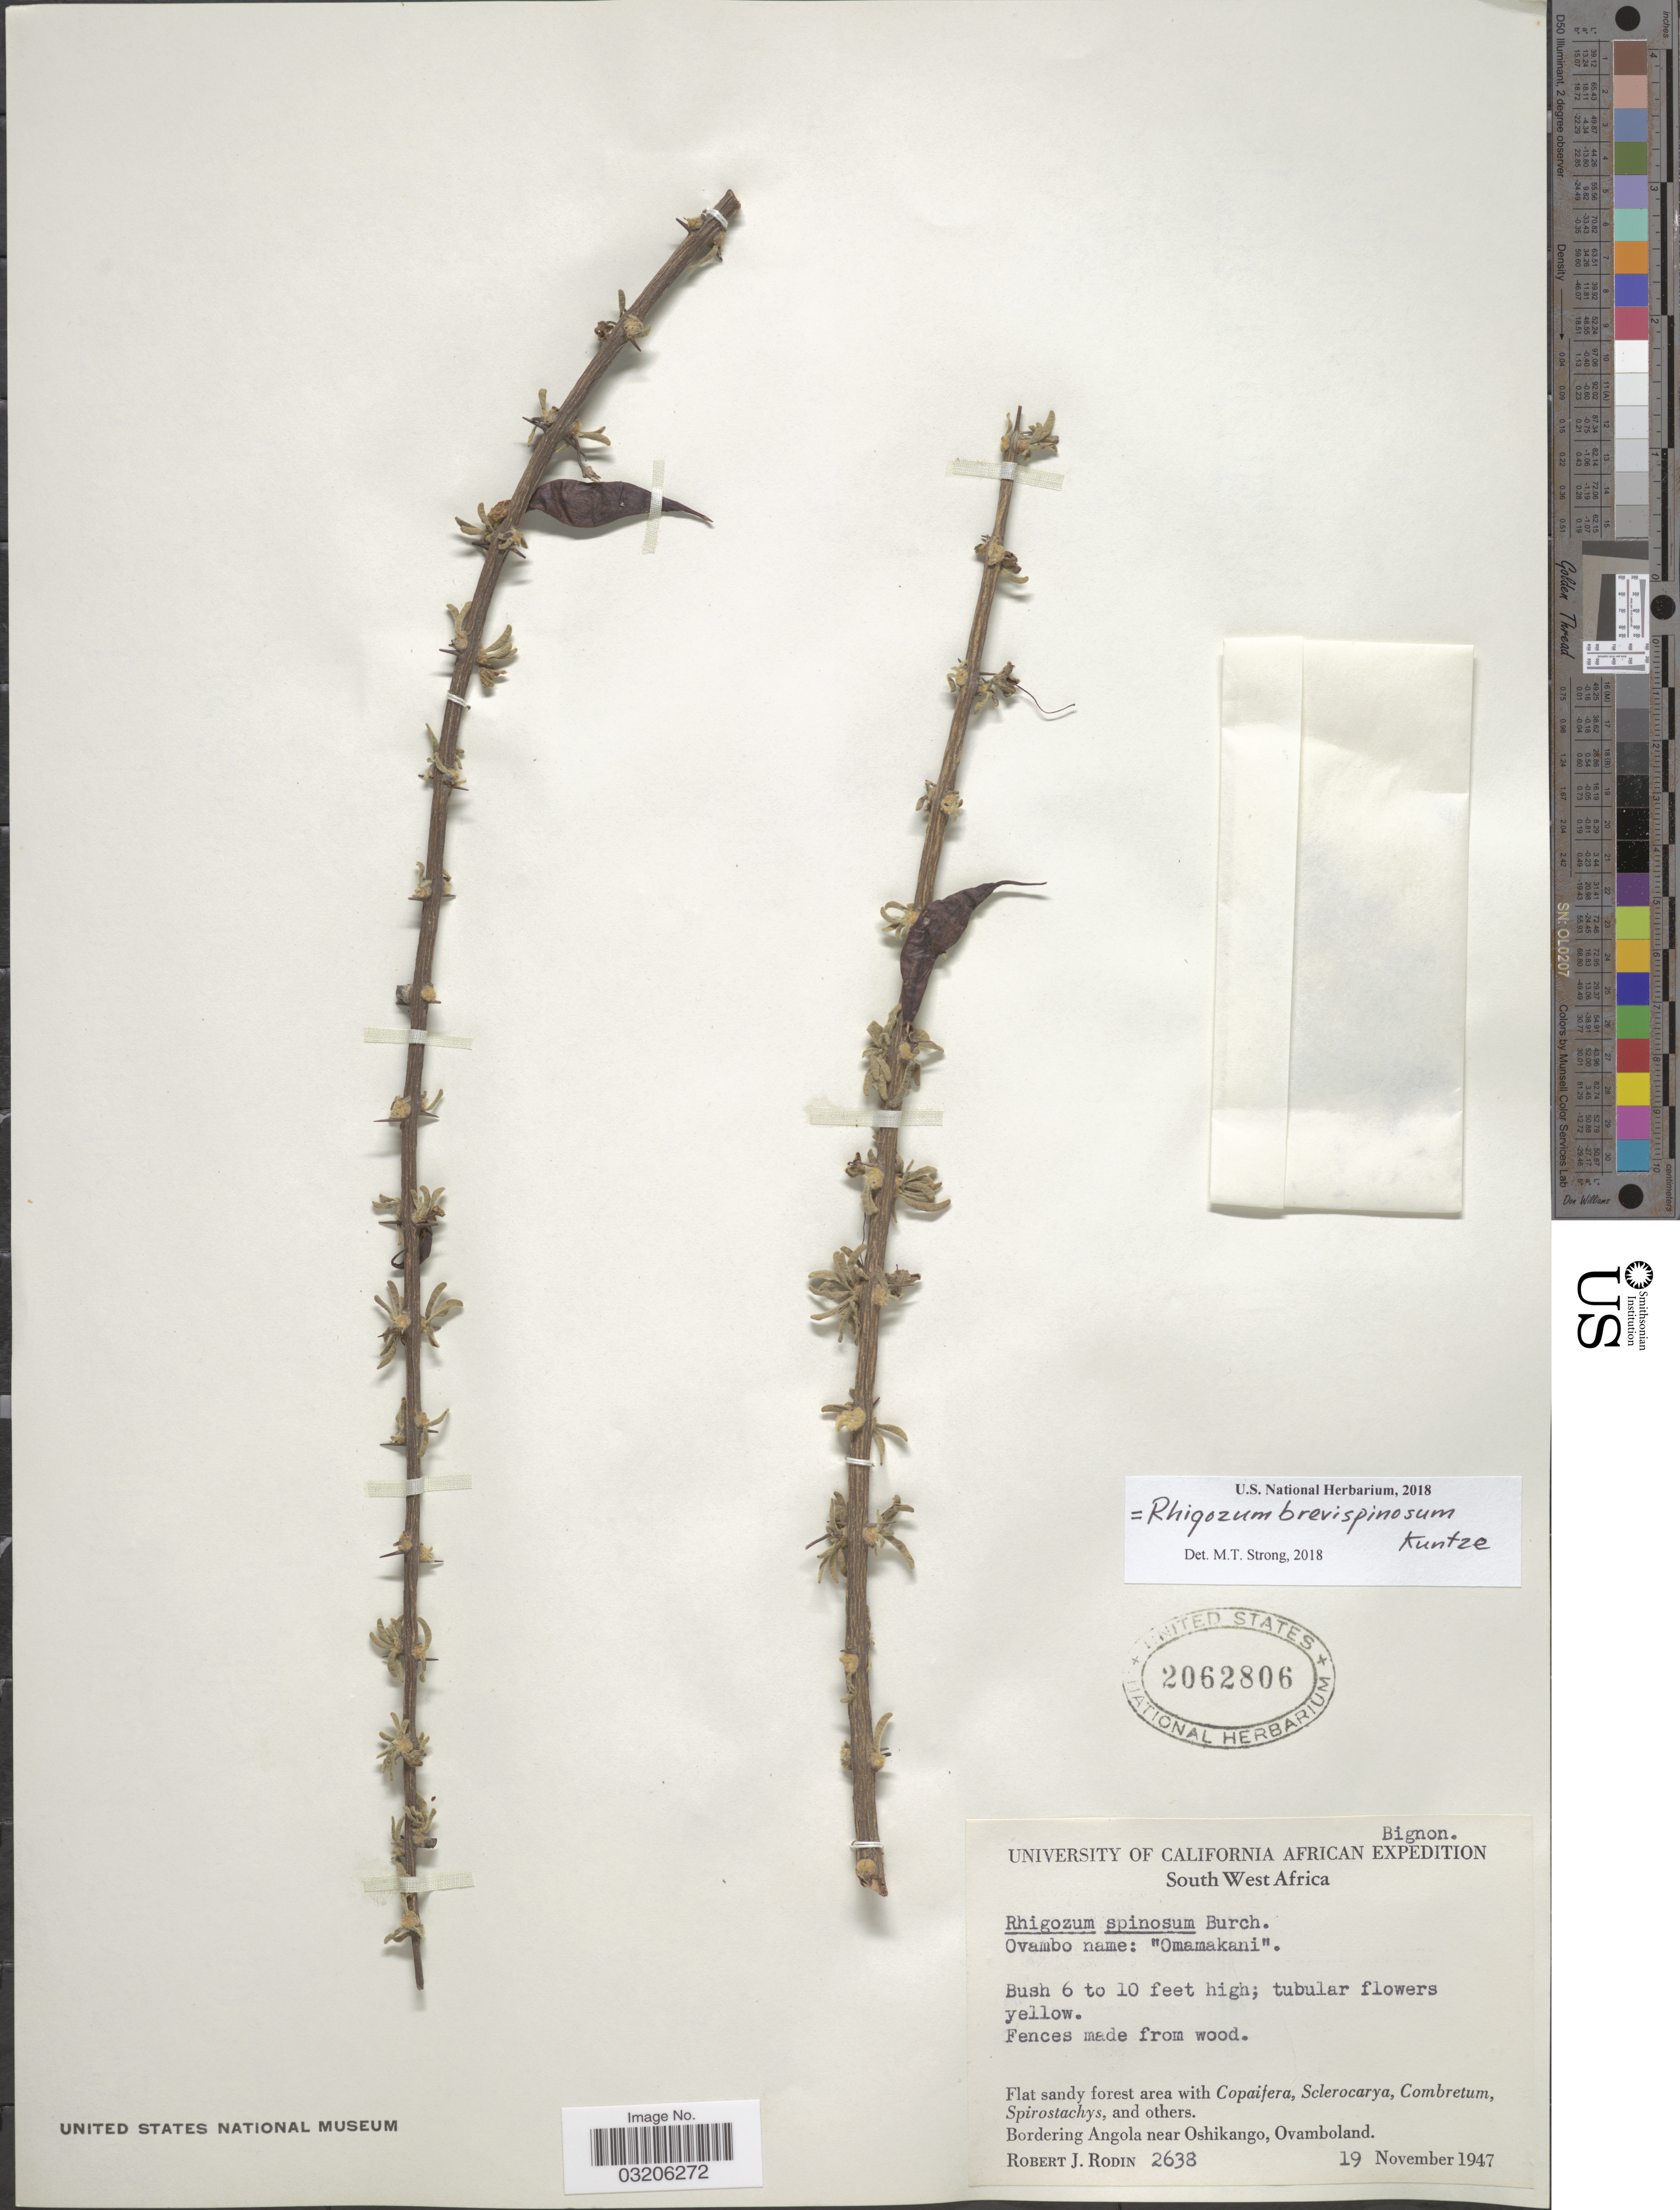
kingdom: Plantae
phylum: Tracheophyta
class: Magnoliopsida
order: Lamiales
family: Bignoniaceae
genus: Rhigozum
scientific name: Rhigozum brevispinosum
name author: Kuntze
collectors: R. J. Rodin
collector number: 2638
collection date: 1947-11-19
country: Namibia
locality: Bordering Angola near Oshikango, Ovamboland.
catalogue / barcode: US 2062806